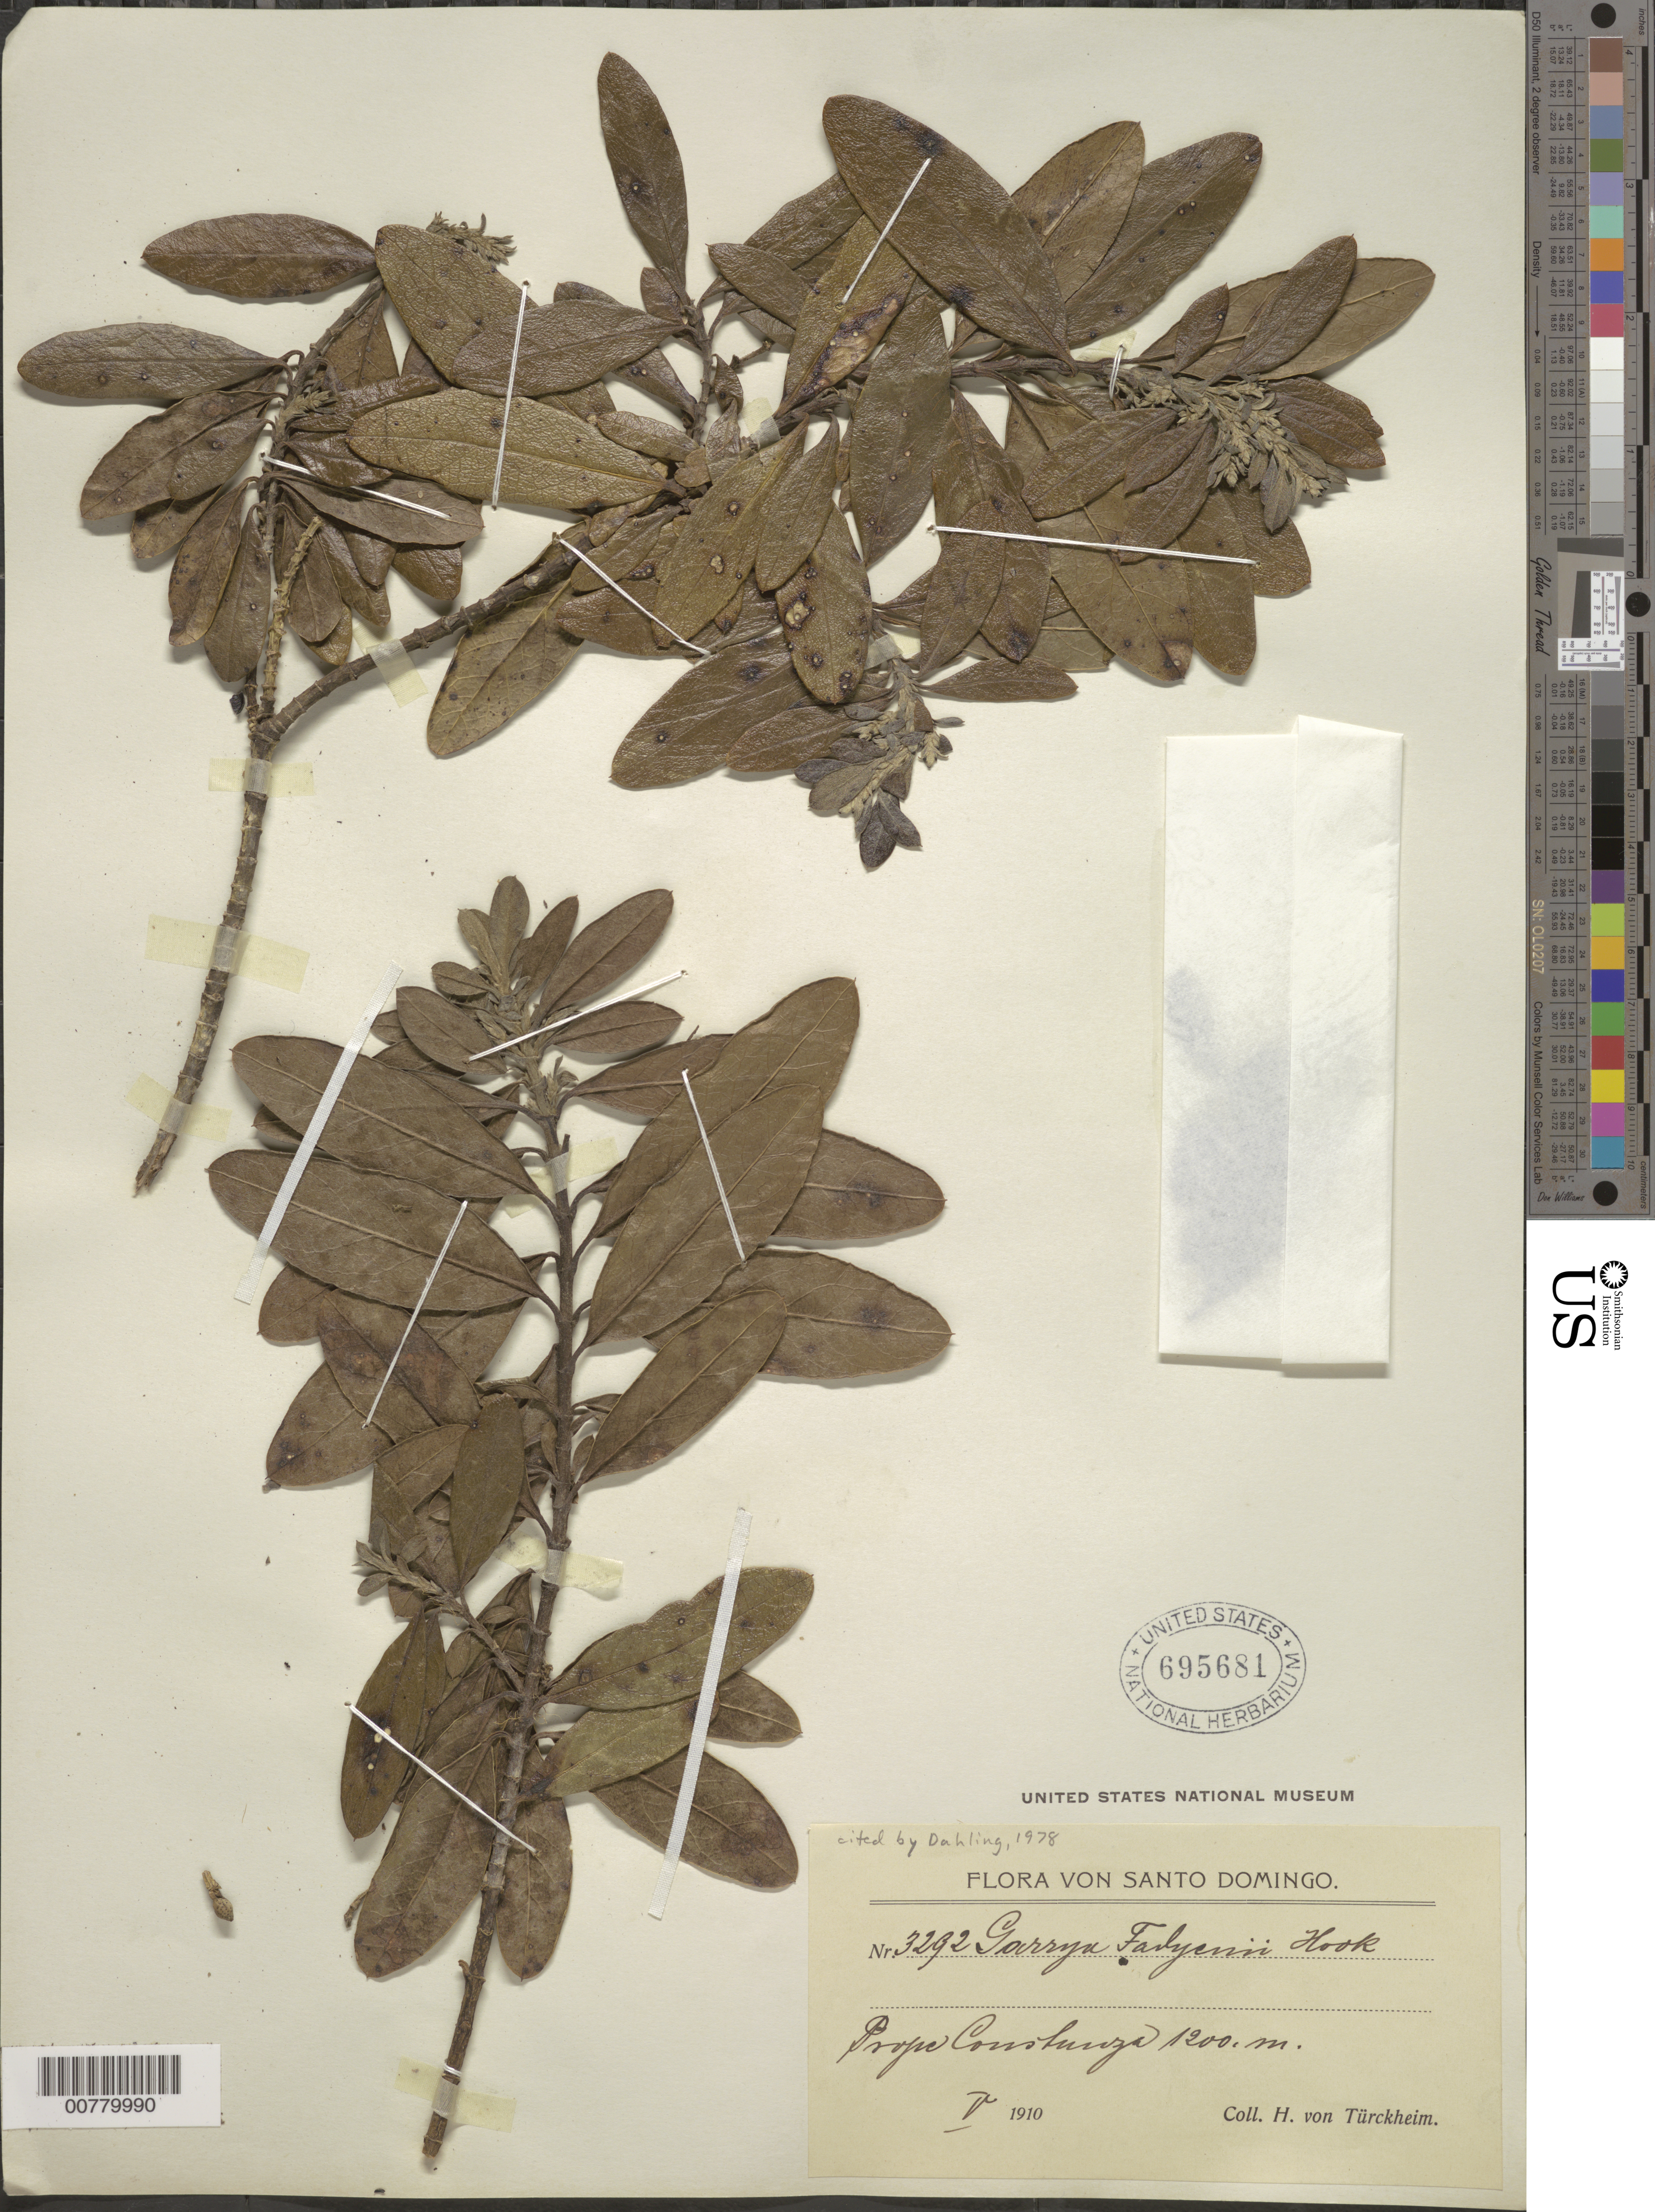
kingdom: Plantae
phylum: Tracheophyta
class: Magnoliopsida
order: Garryales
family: Garryaceae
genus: Garrya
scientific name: Garrya fadyenii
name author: Hook.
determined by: Dahling, --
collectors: H. von Türckheim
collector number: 3292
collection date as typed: May 1910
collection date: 1910-05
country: Dominican Republic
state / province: La Vega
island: Hispaniola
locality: Constanza.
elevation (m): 1200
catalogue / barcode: US 695681